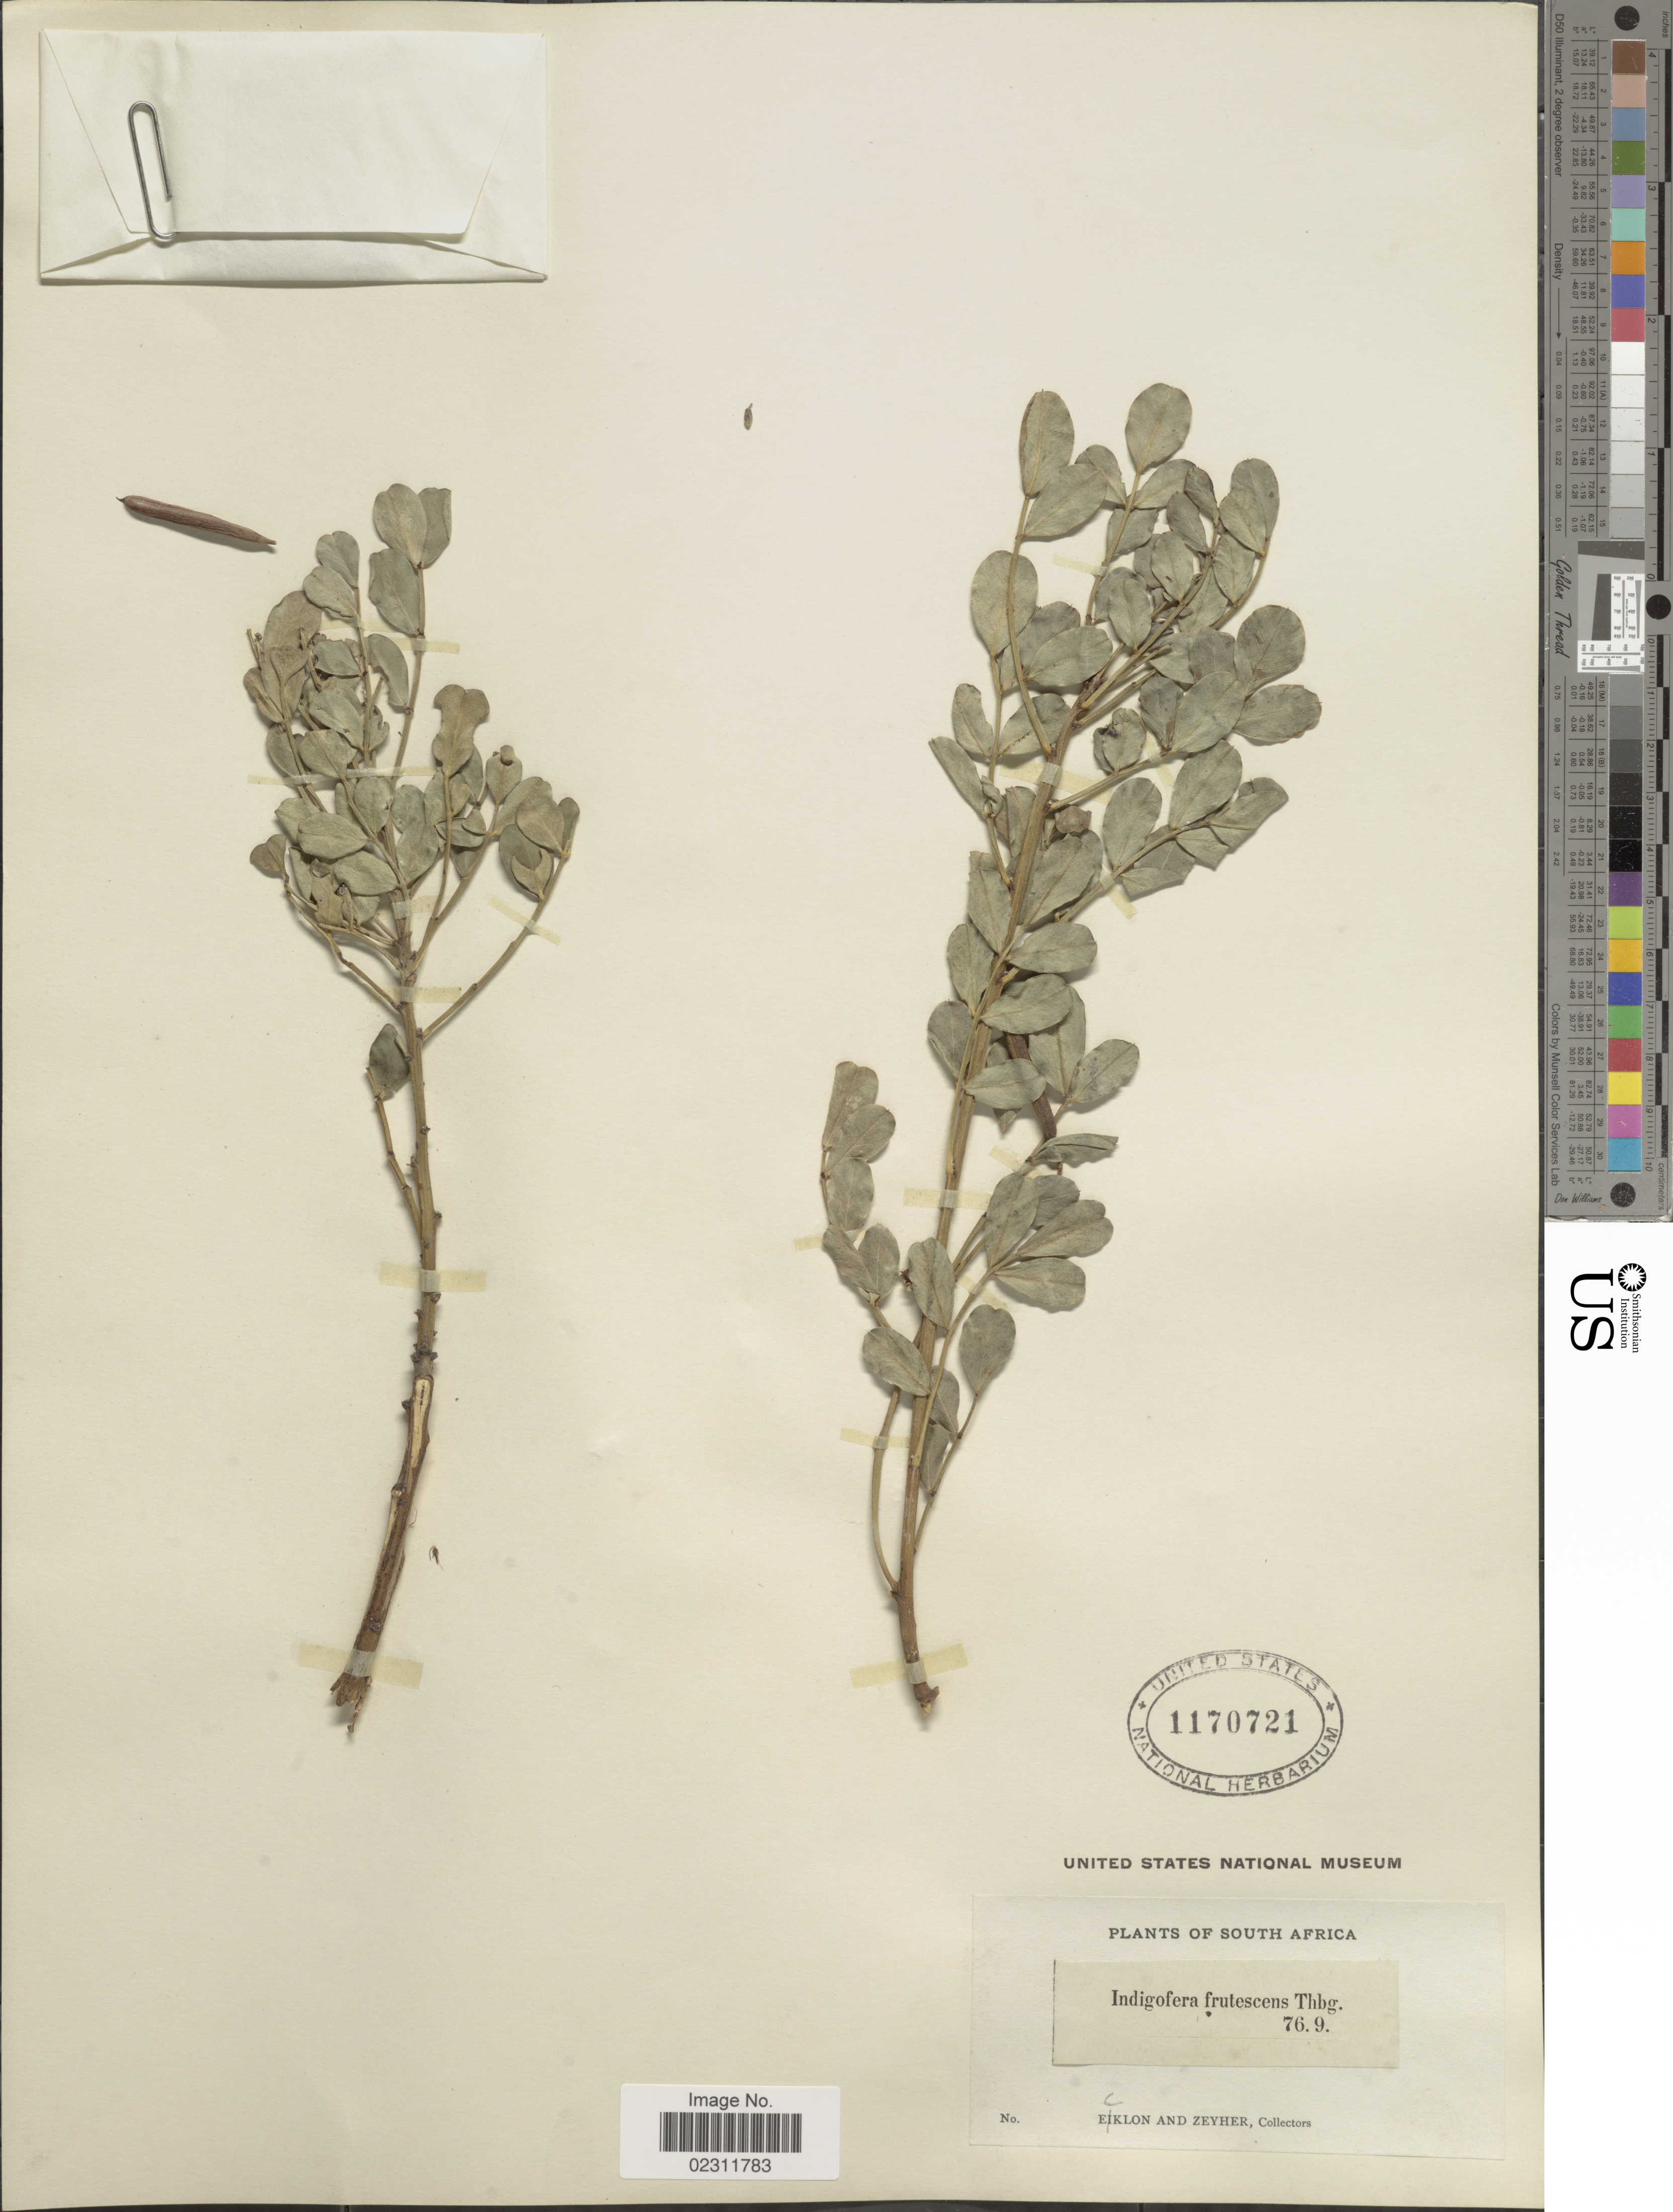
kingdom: Plantae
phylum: Tracheophyta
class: Magnoliopsida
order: Fabales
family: Fabaceae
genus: Indigofera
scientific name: Indigofera frutescens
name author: L. f.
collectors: -. Ecklon & -. Zeyher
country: South Africa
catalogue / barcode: US 1170721